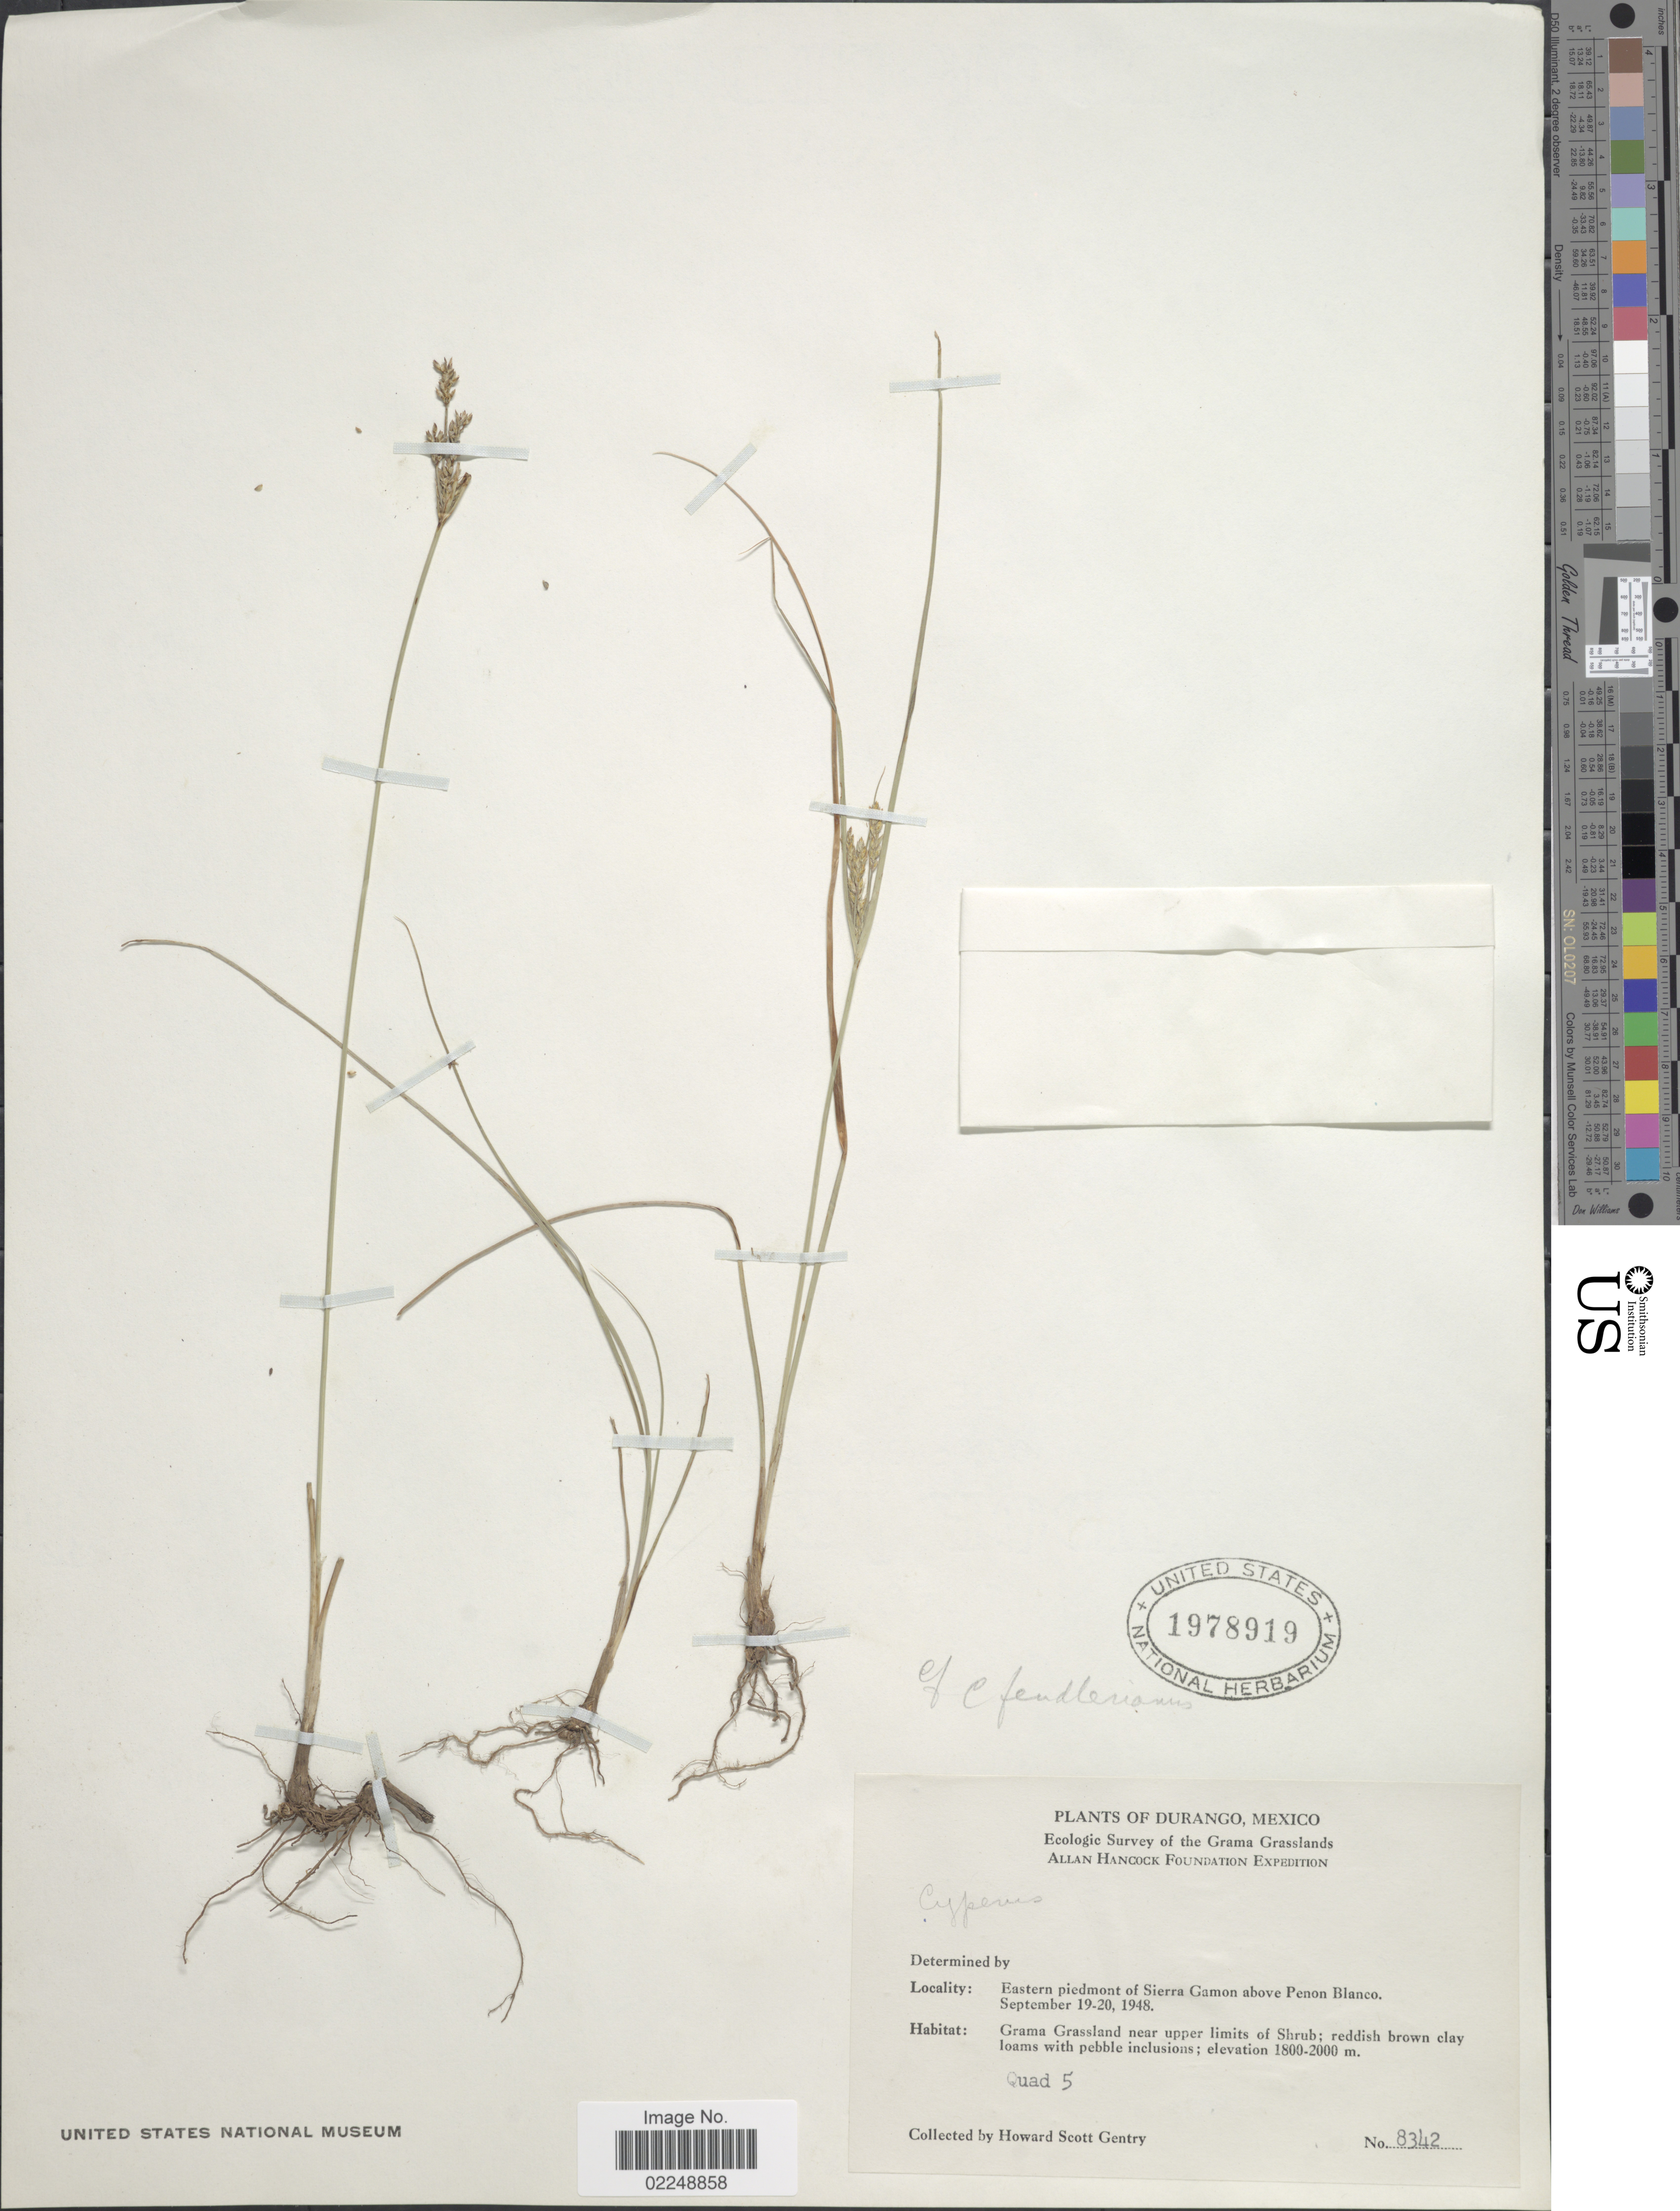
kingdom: Plantae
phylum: Tracheophyta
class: Liliopsida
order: Poales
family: Cyperaceae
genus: Cyperus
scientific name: Cyperus fendlerianus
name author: Boeckeler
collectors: H. S. Gentry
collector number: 8342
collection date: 1948-09-19/1948-09-20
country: Mexico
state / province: Durango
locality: Eastern piedmont of Sierra Gamon above Penon Blanco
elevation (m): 1800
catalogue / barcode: US 1978919